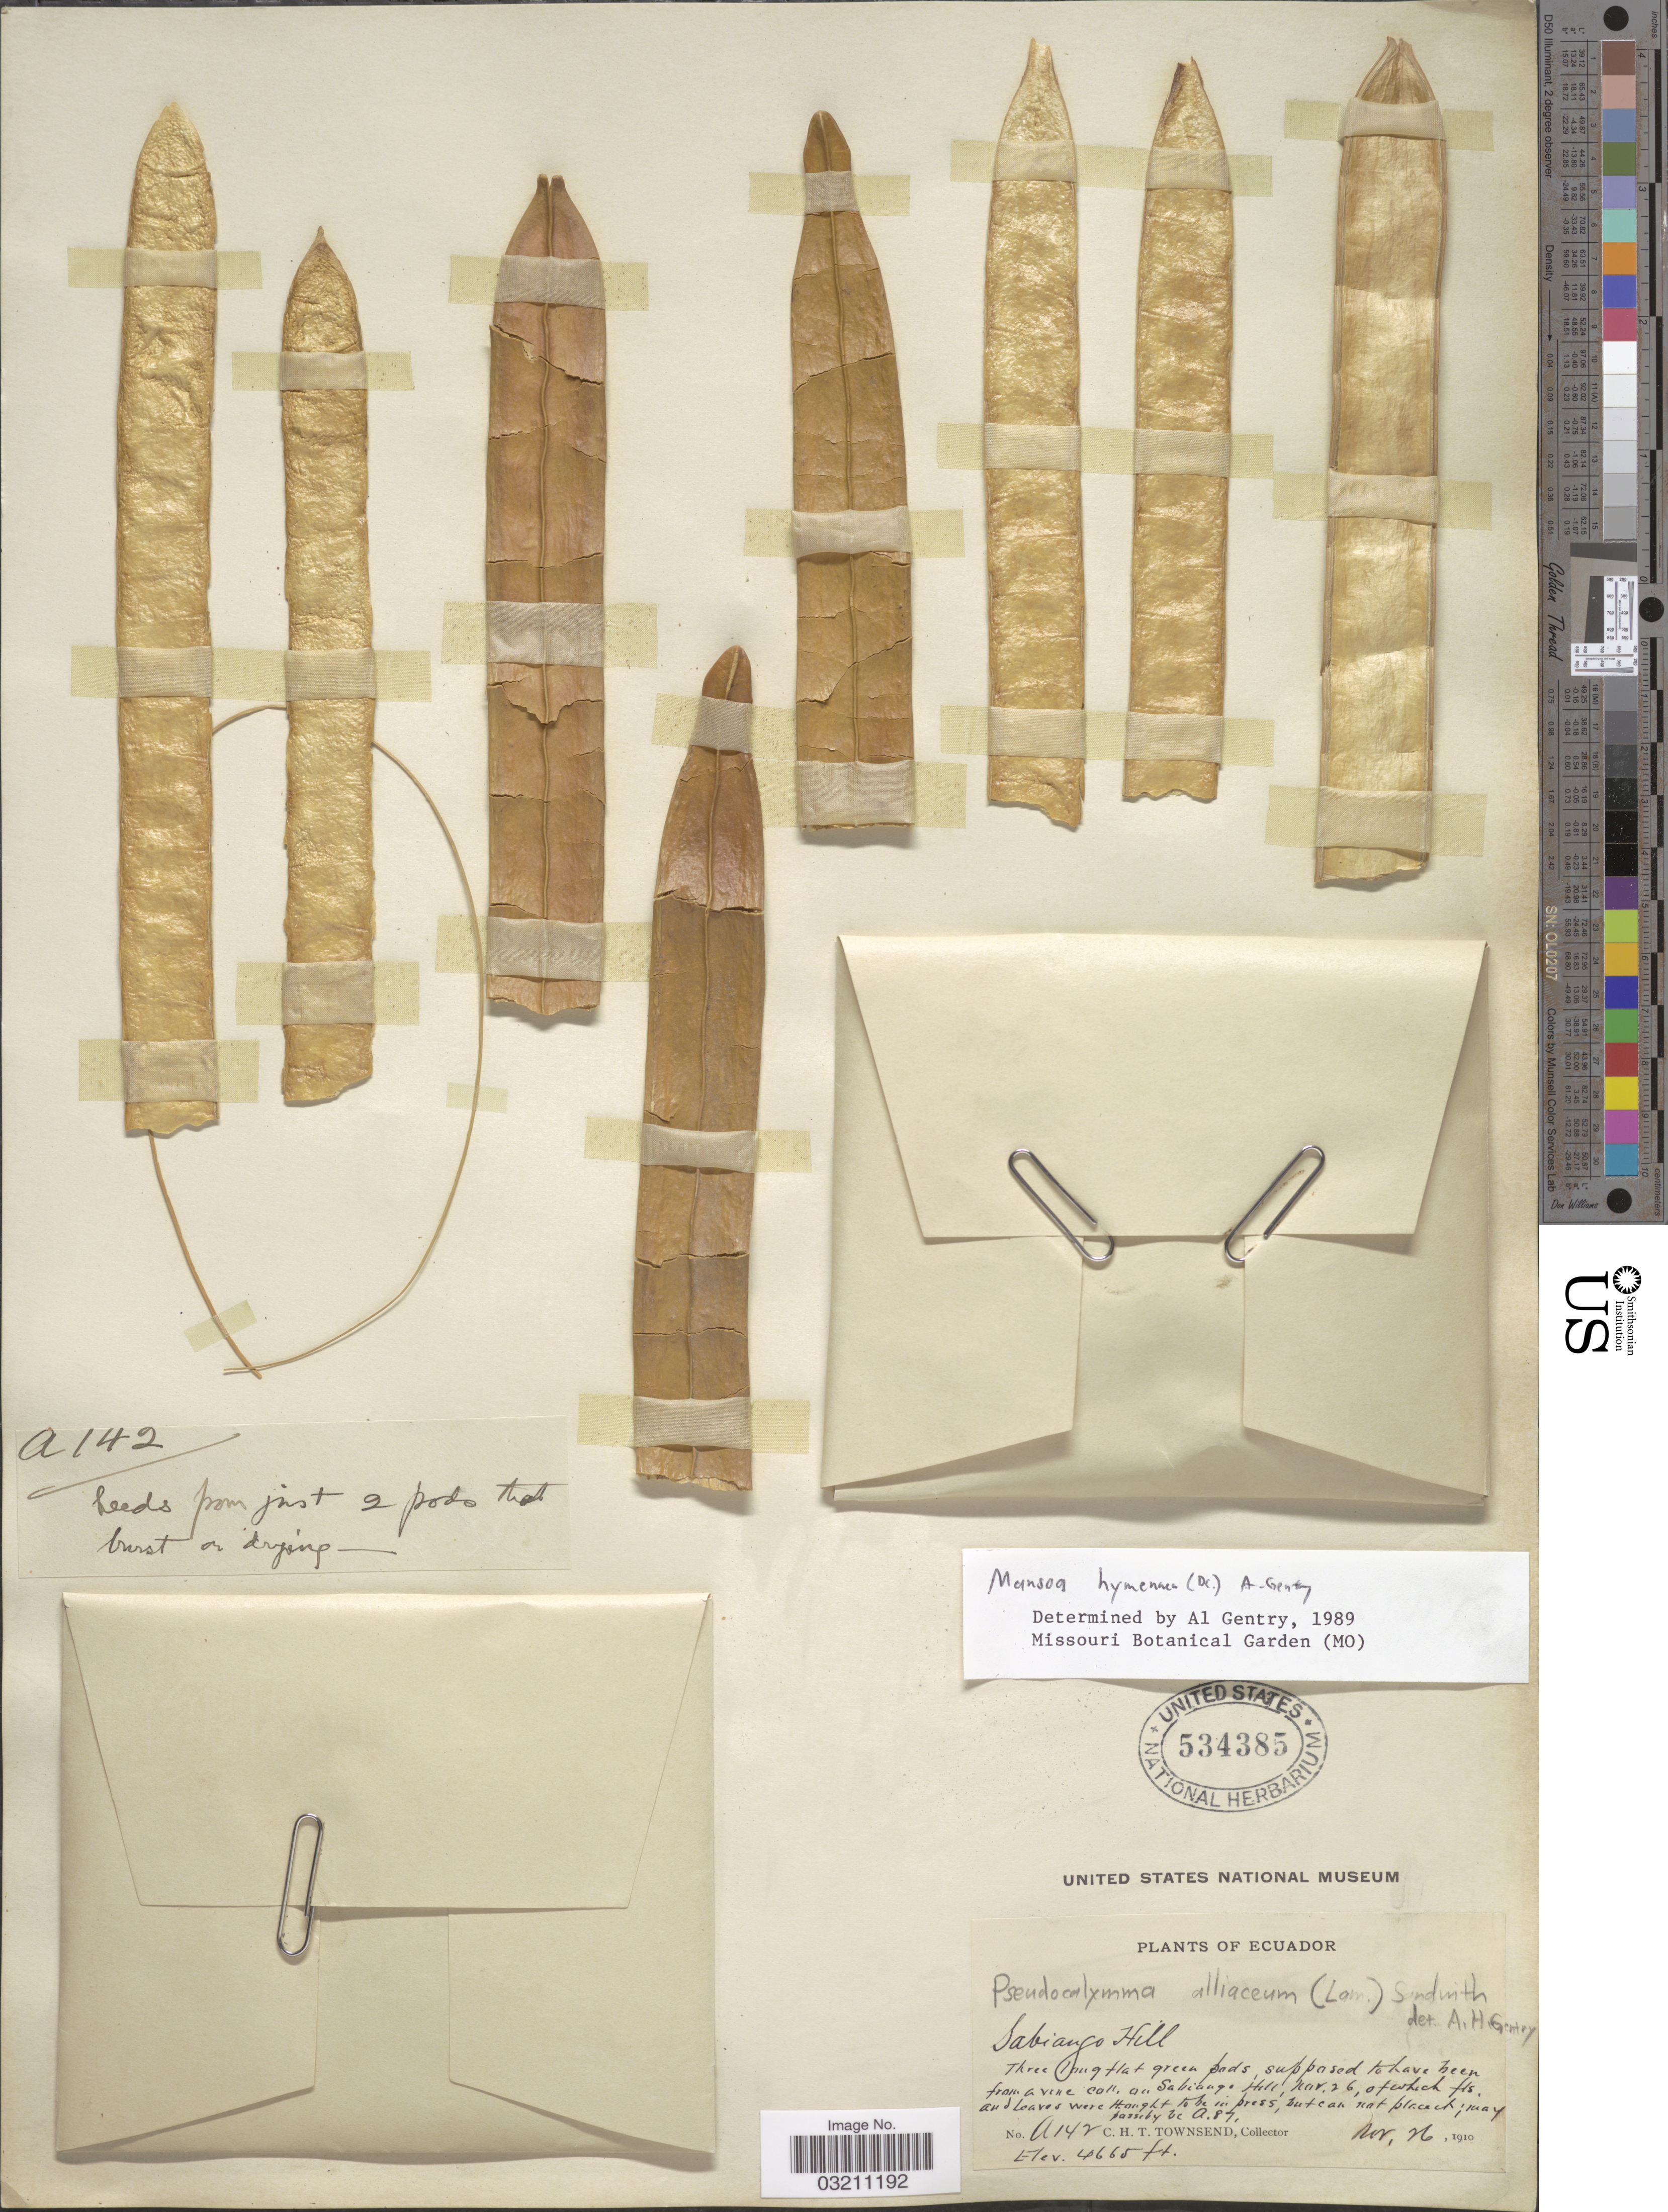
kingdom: Plantae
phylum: Tracheophyta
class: Magnoliopsida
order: Lamiales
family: Bignoniaceae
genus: Mansoa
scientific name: Mansoa hymenaea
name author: (DC.) A.H. Gentry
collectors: C. H. T. Townsend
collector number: A142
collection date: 1910-11-26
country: Ecuador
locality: Sabiango Hill.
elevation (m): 1422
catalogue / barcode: US 534385